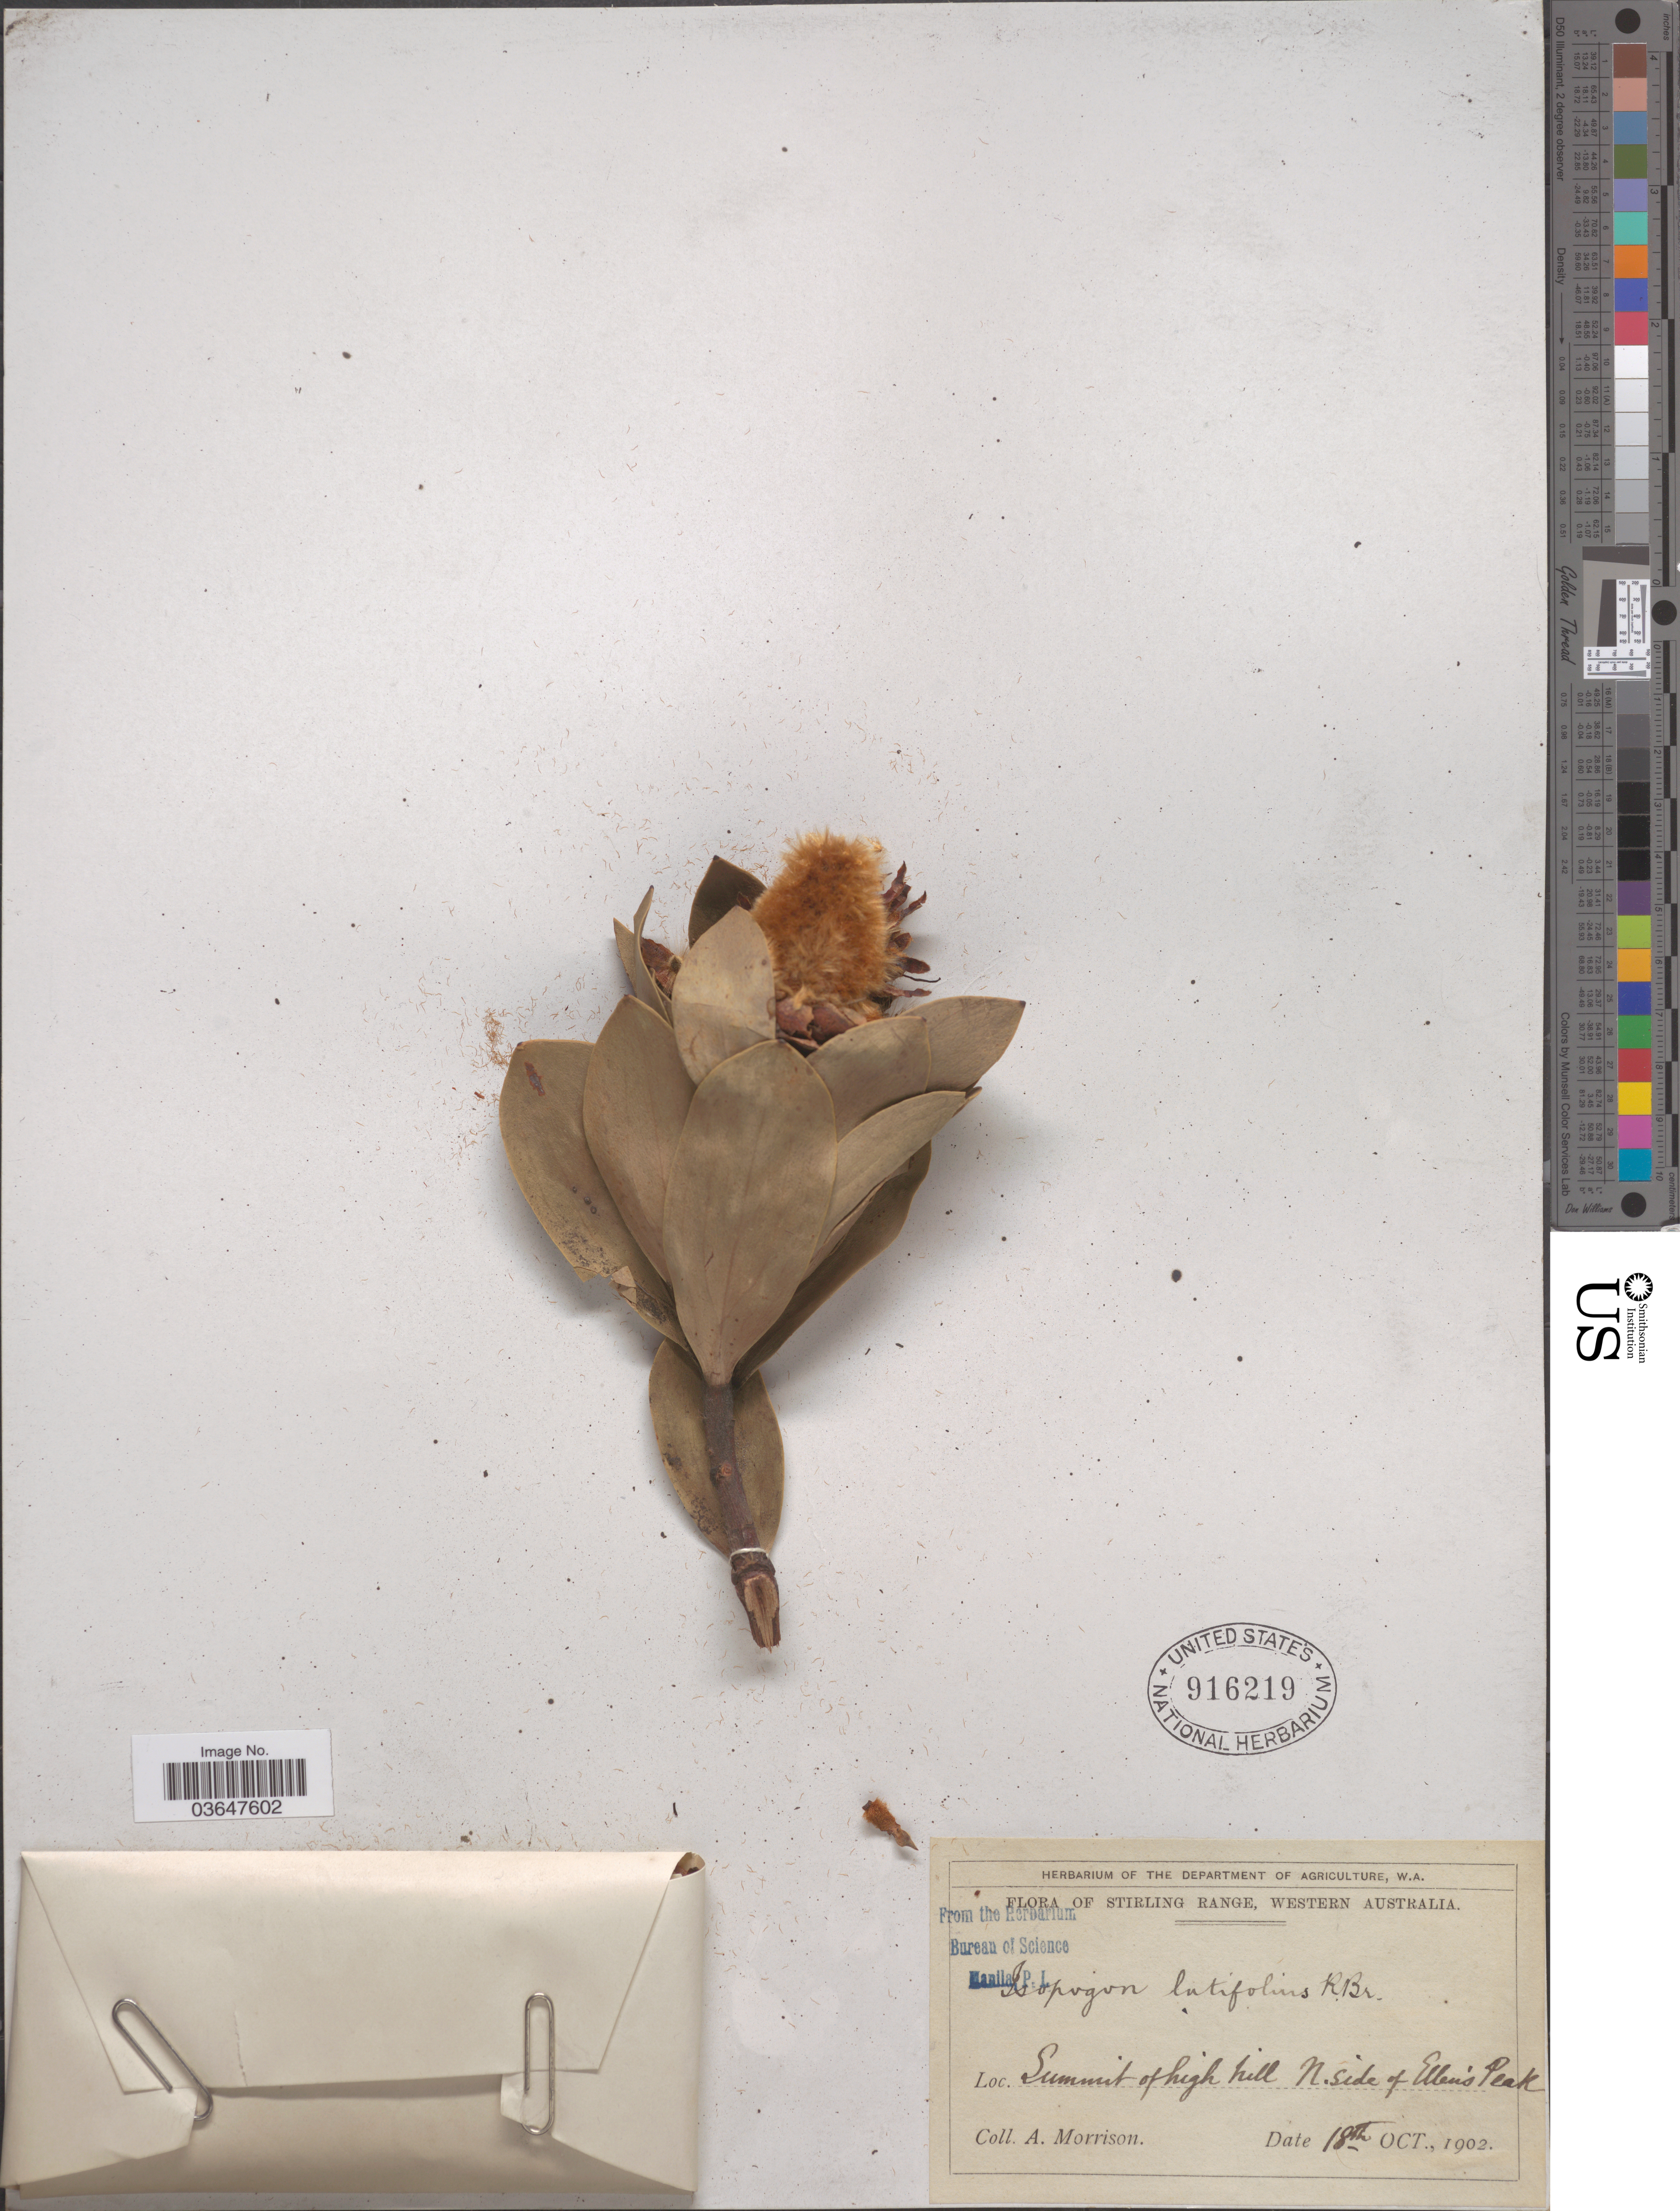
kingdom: Plantae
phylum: Tracheophyta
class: Magnoliopsida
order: Proteales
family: Proteaceae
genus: Isopogon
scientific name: Isopogon latifolius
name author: R. Br.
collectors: A. Morrison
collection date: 1902-10-18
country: Australia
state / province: Western Australia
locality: Stirling Range. Summit of high hill N. Side of Ellen's Peak.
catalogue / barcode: US 916219